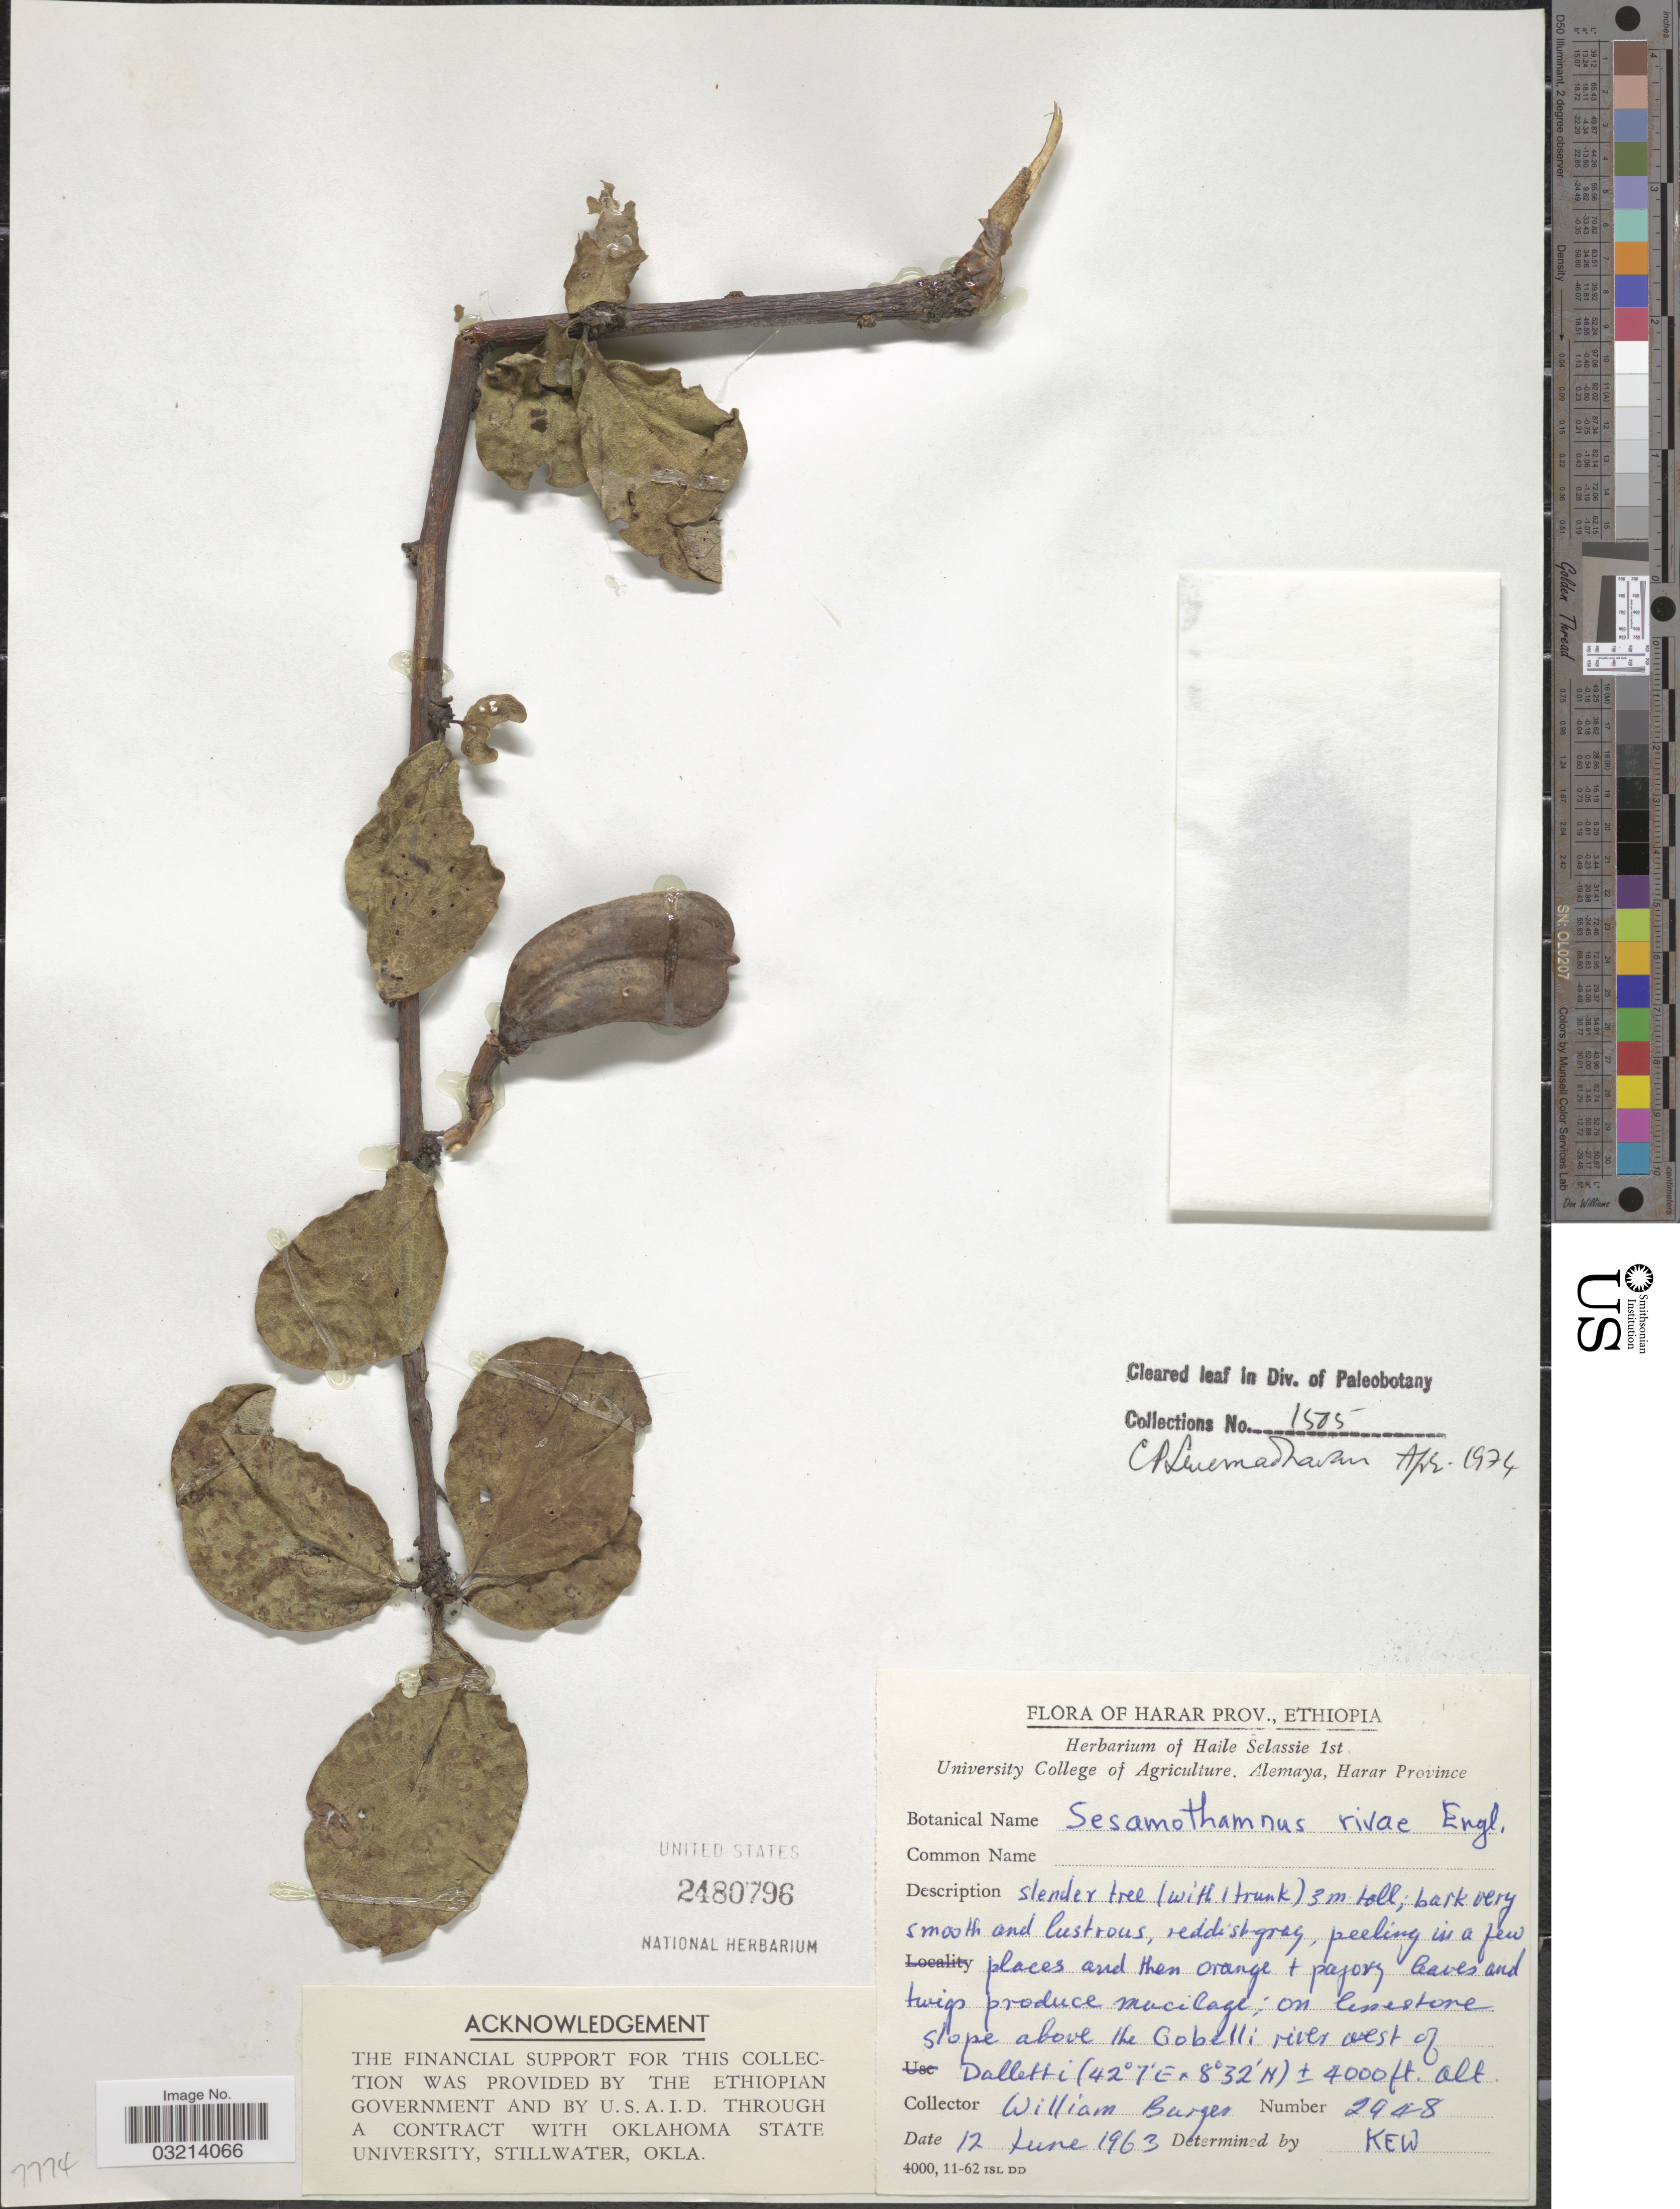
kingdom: Plantae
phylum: Tracheophyta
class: Magnoliopsida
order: Lamiales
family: Pedaliaceae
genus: Sesamothamnus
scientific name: Sesamothamnus rivae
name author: Engl.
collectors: W. Burger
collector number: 2948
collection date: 1963-06-12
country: Ethiopia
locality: Harar Prov. On limestone slope above the Gobelli river west of Dalletti.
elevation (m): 1219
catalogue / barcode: US 2480796